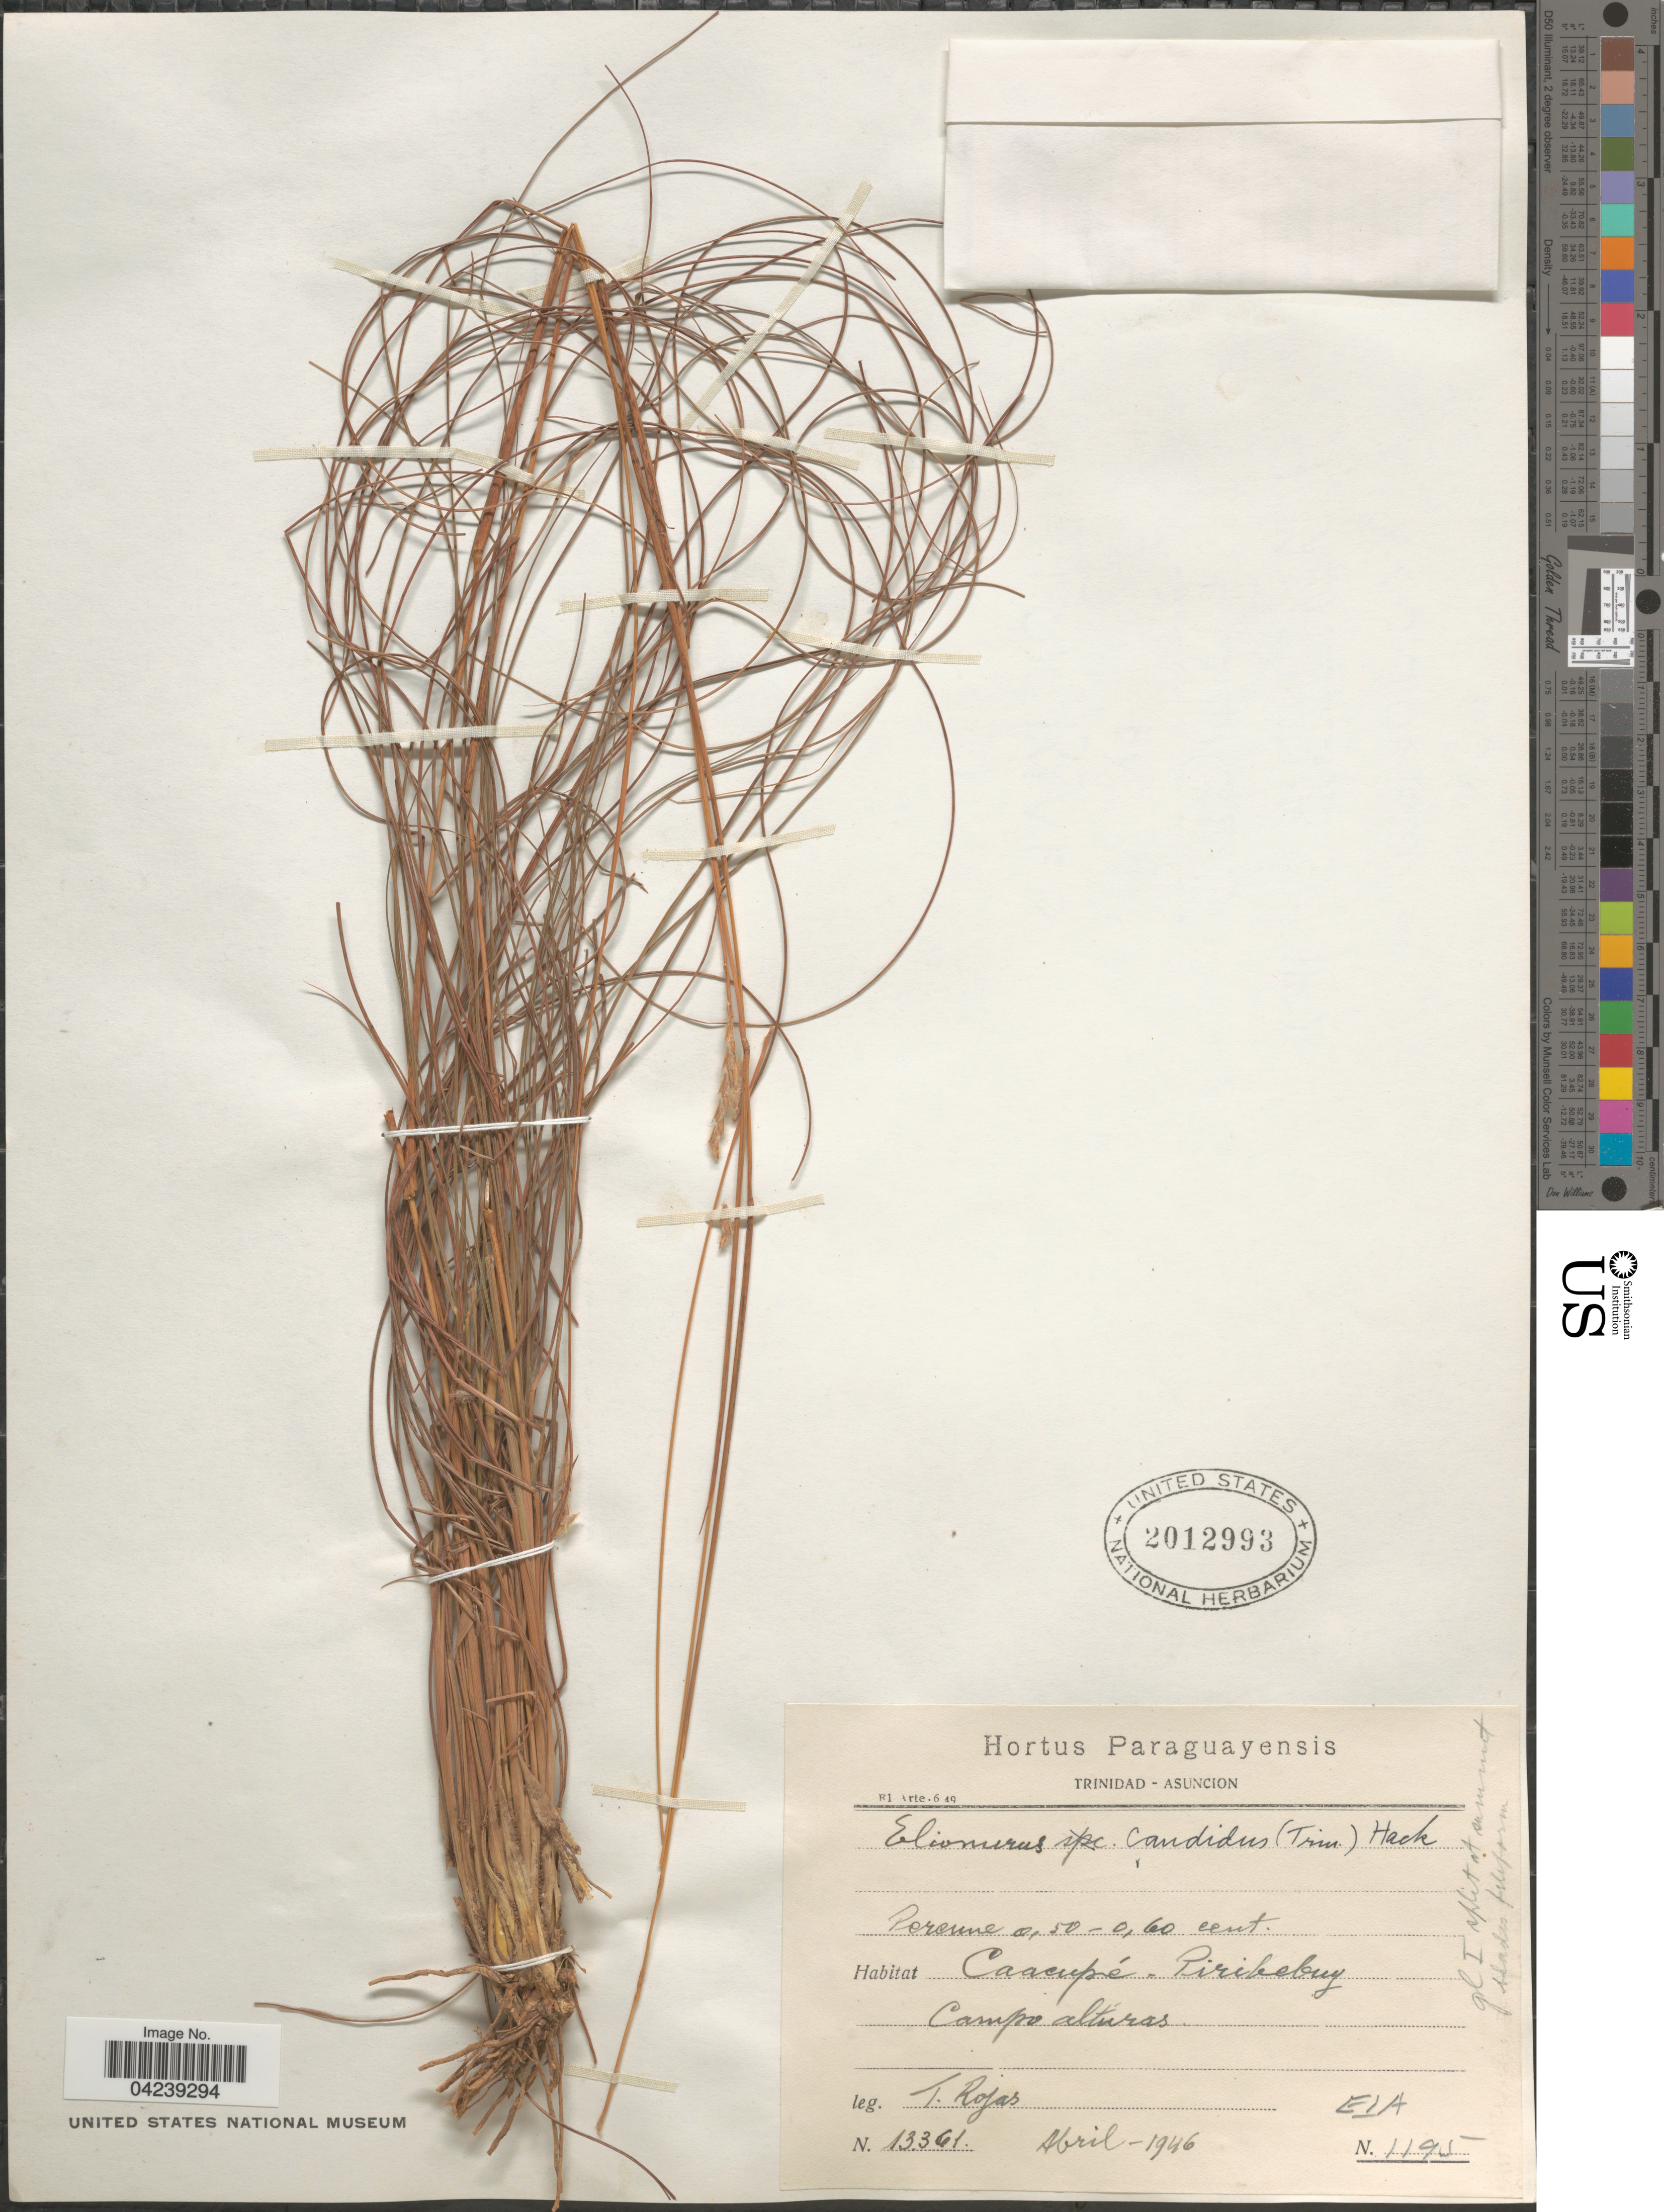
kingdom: Plantae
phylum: Tracheophyta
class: Liliopsida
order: Poales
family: Poaceae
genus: Elionurus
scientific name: Elionurus tripsacoides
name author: Humb. & Bonpl. ex Willd.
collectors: T. Rojas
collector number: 13361/1195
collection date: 1946-04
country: Paraguay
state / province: Asuncion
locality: Trinidad-Asuncion. Caacupé. Piribebuy. Campo alturas.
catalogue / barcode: US 2012993